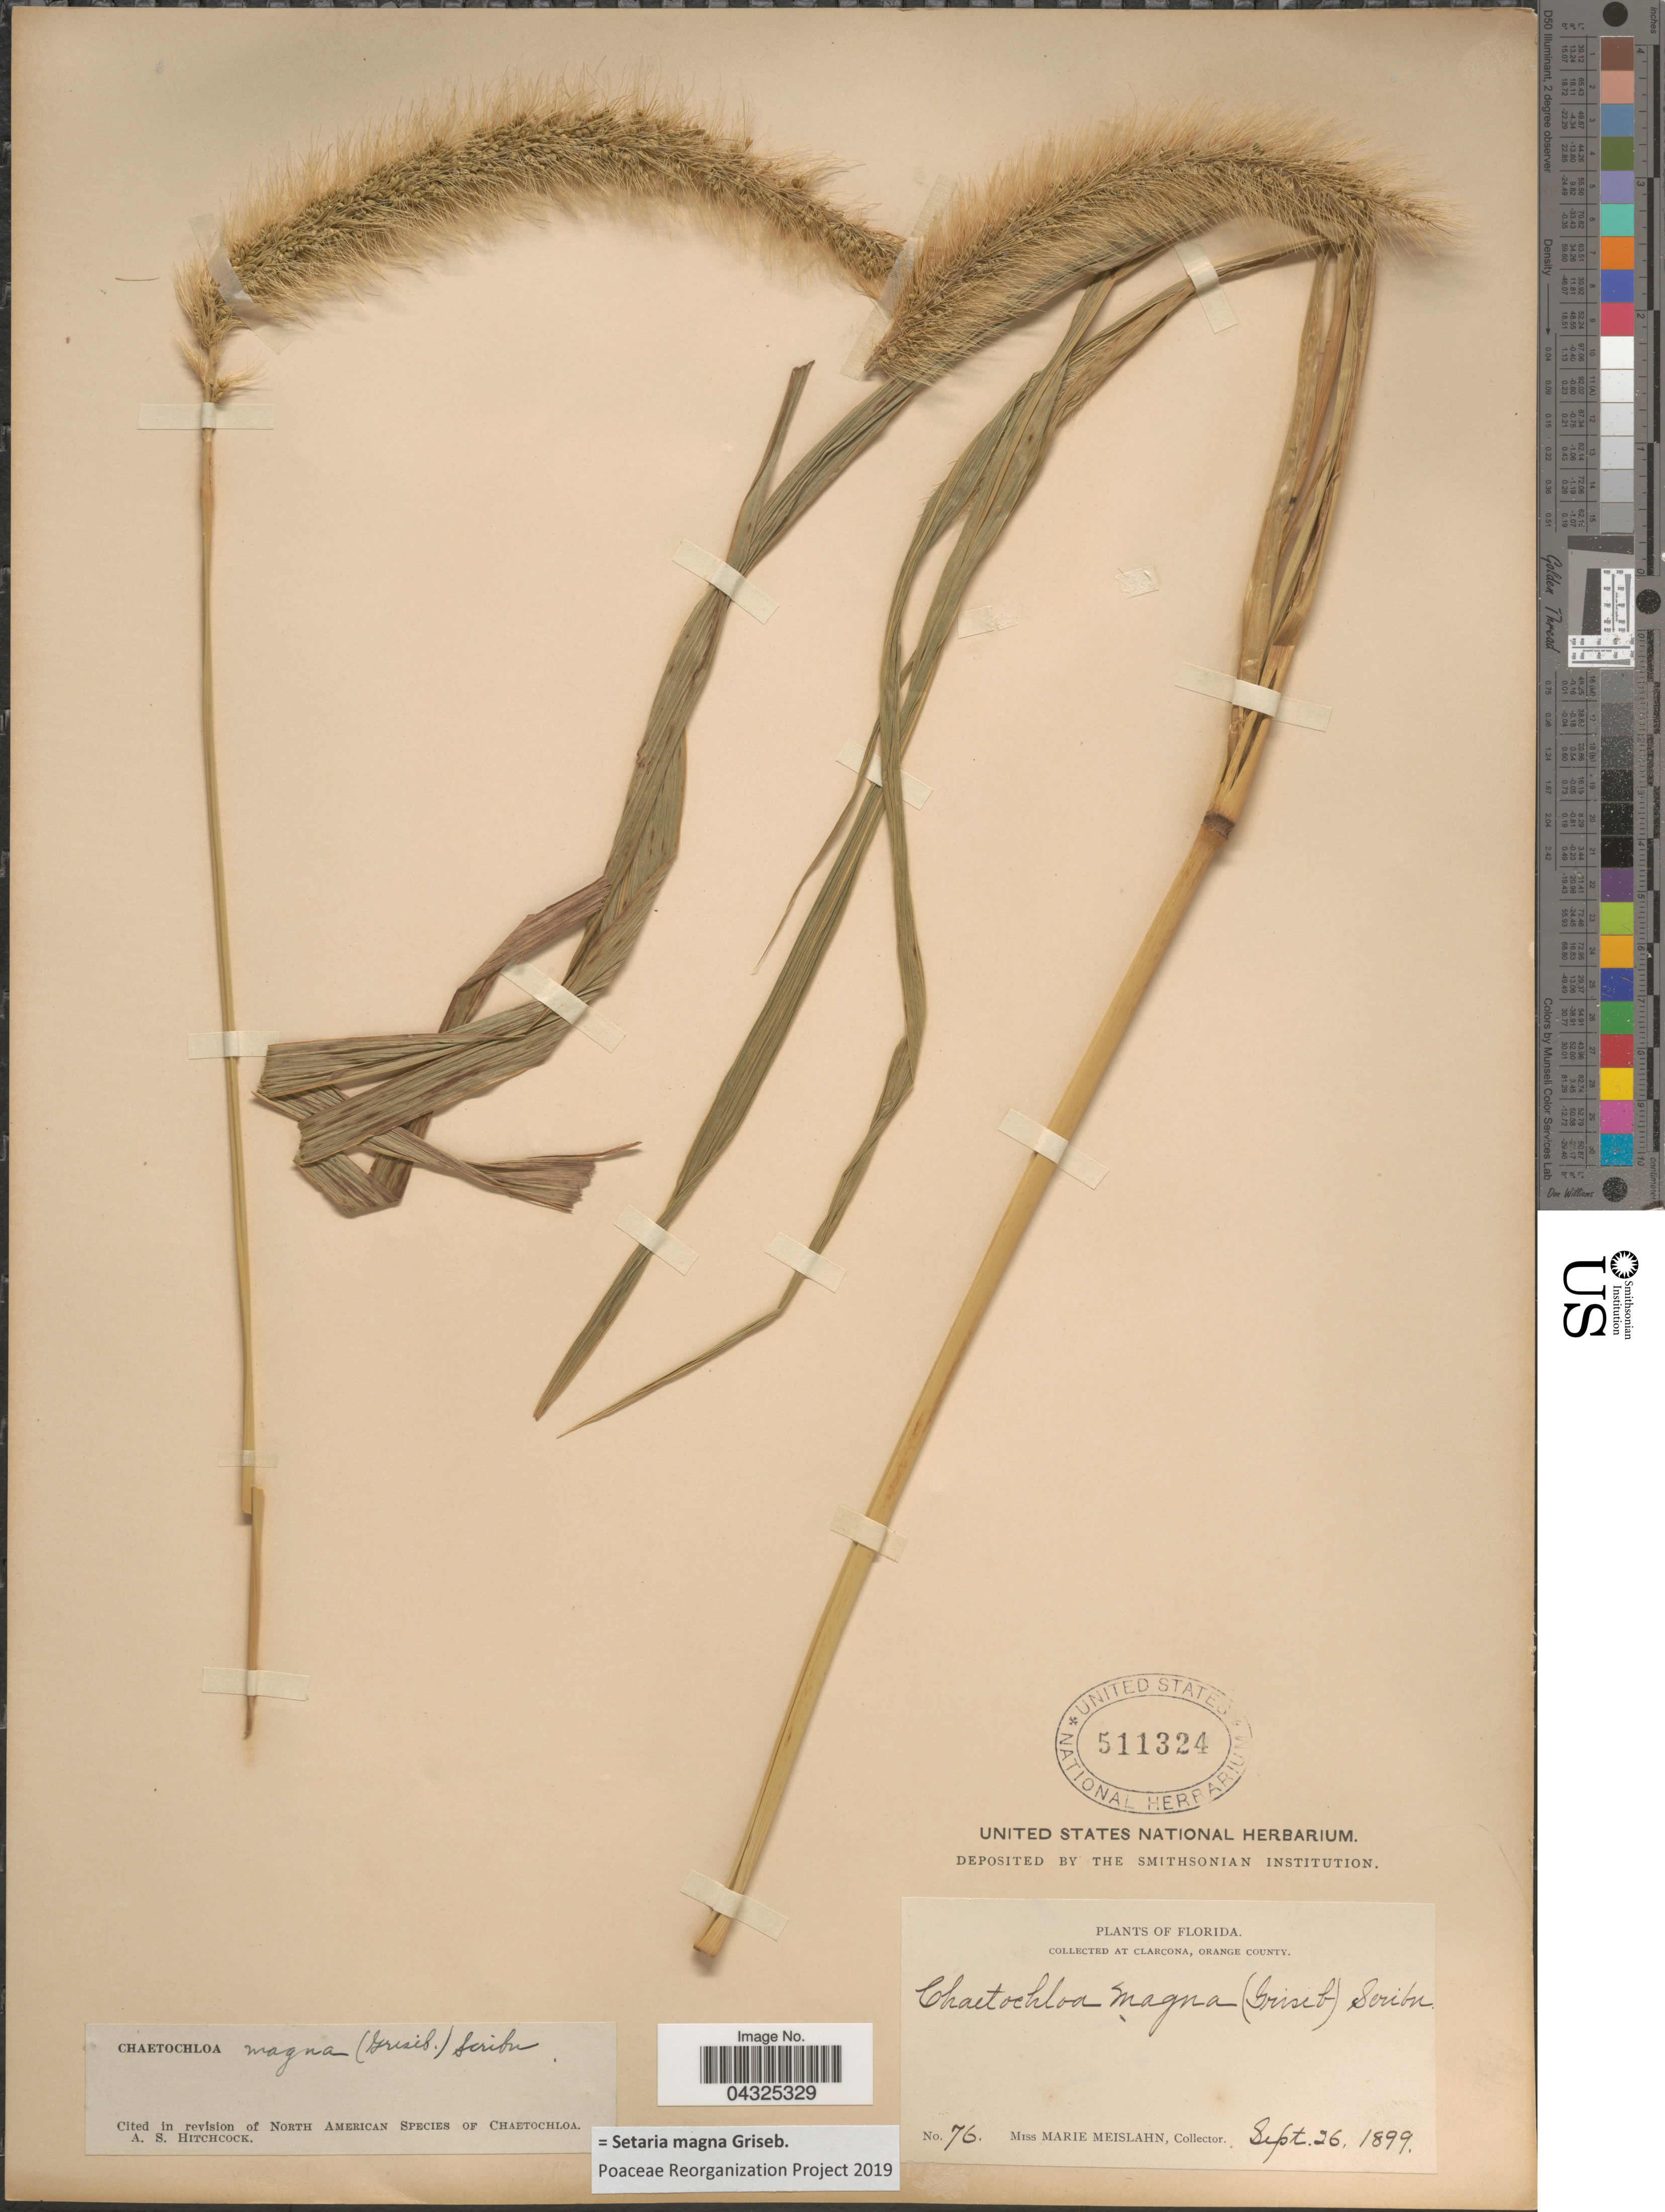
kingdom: Plantae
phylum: Tracheophyta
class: Liliopsida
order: Poales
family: Poaceae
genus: Setaria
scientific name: Setaria magna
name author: Griseb.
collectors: M. Meislahn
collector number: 76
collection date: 1899-09-26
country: United States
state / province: Florida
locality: At Clarcona, Orange County.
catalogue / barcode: US 511324